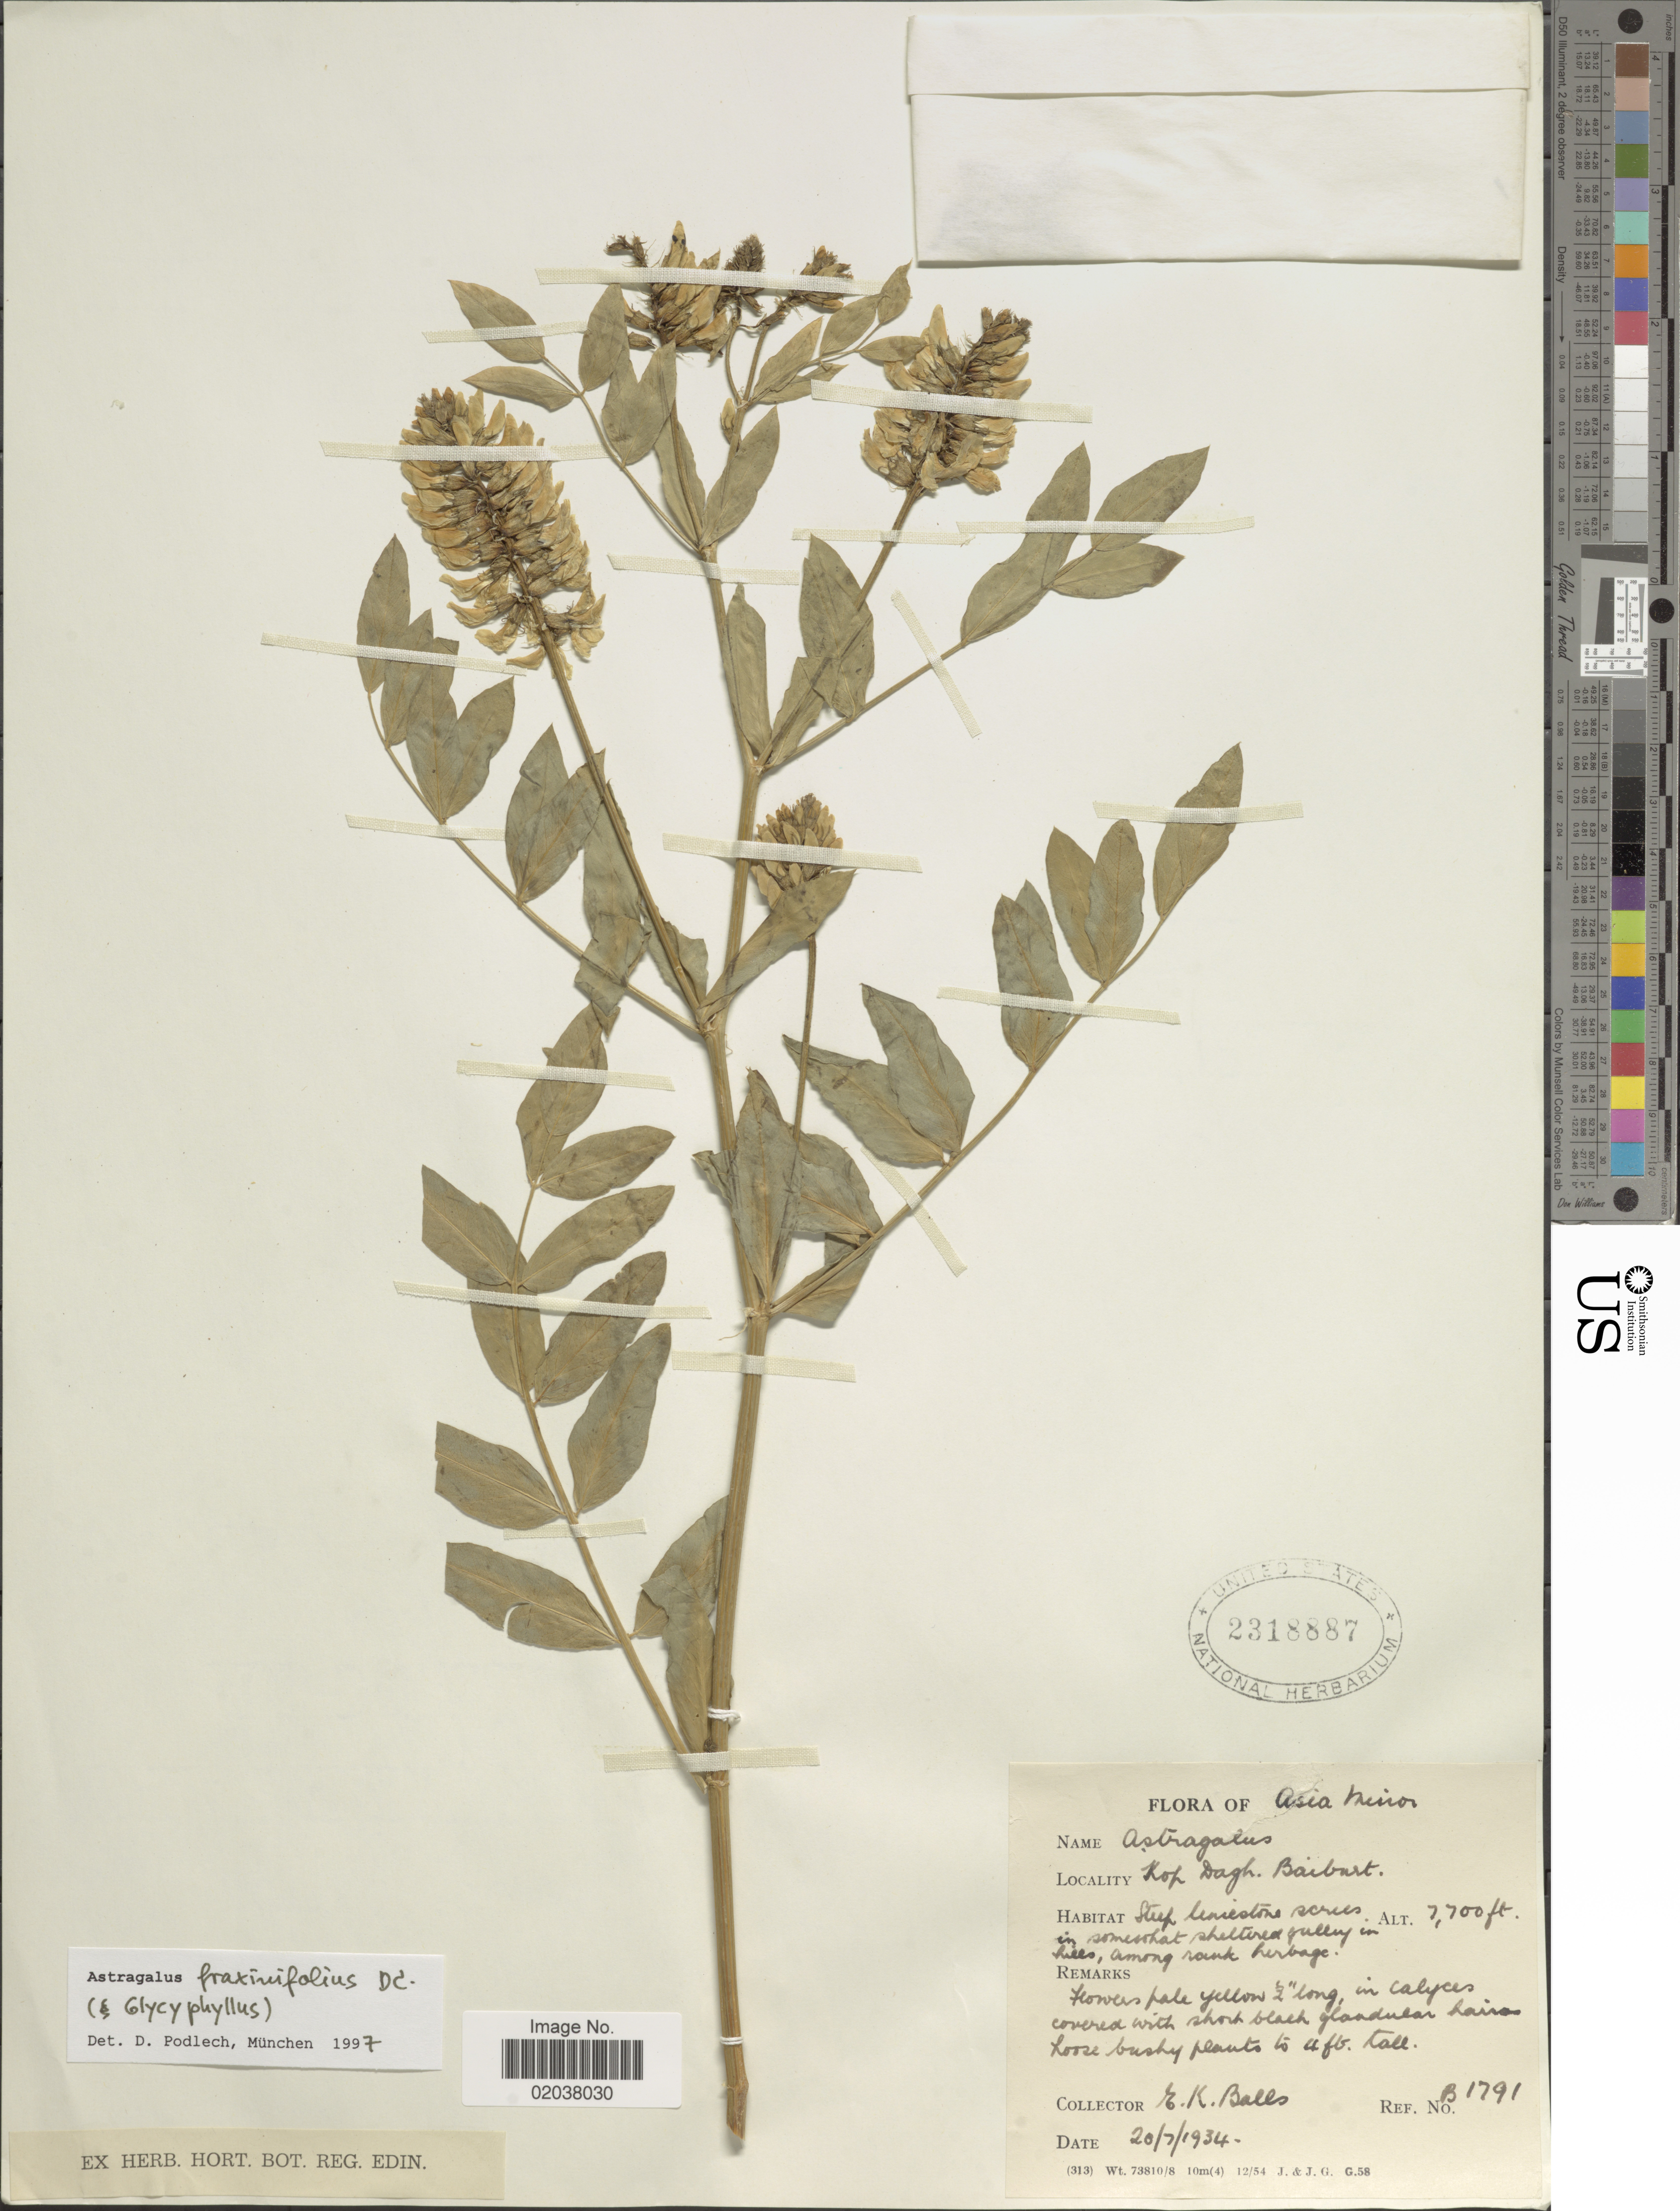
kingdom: Plantae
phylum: Tracheophyta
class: Magnoliopsida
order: Fabales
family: Fabaceae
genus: Astragalus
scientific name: Astragalus fraxinifolius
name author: DC.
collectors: E. K. Balls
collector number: B1791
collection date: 1934-07-20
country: Turkey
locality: Asia Minor. Kop Dagh. Baiburt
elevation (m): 2347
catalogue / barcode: US 2318887